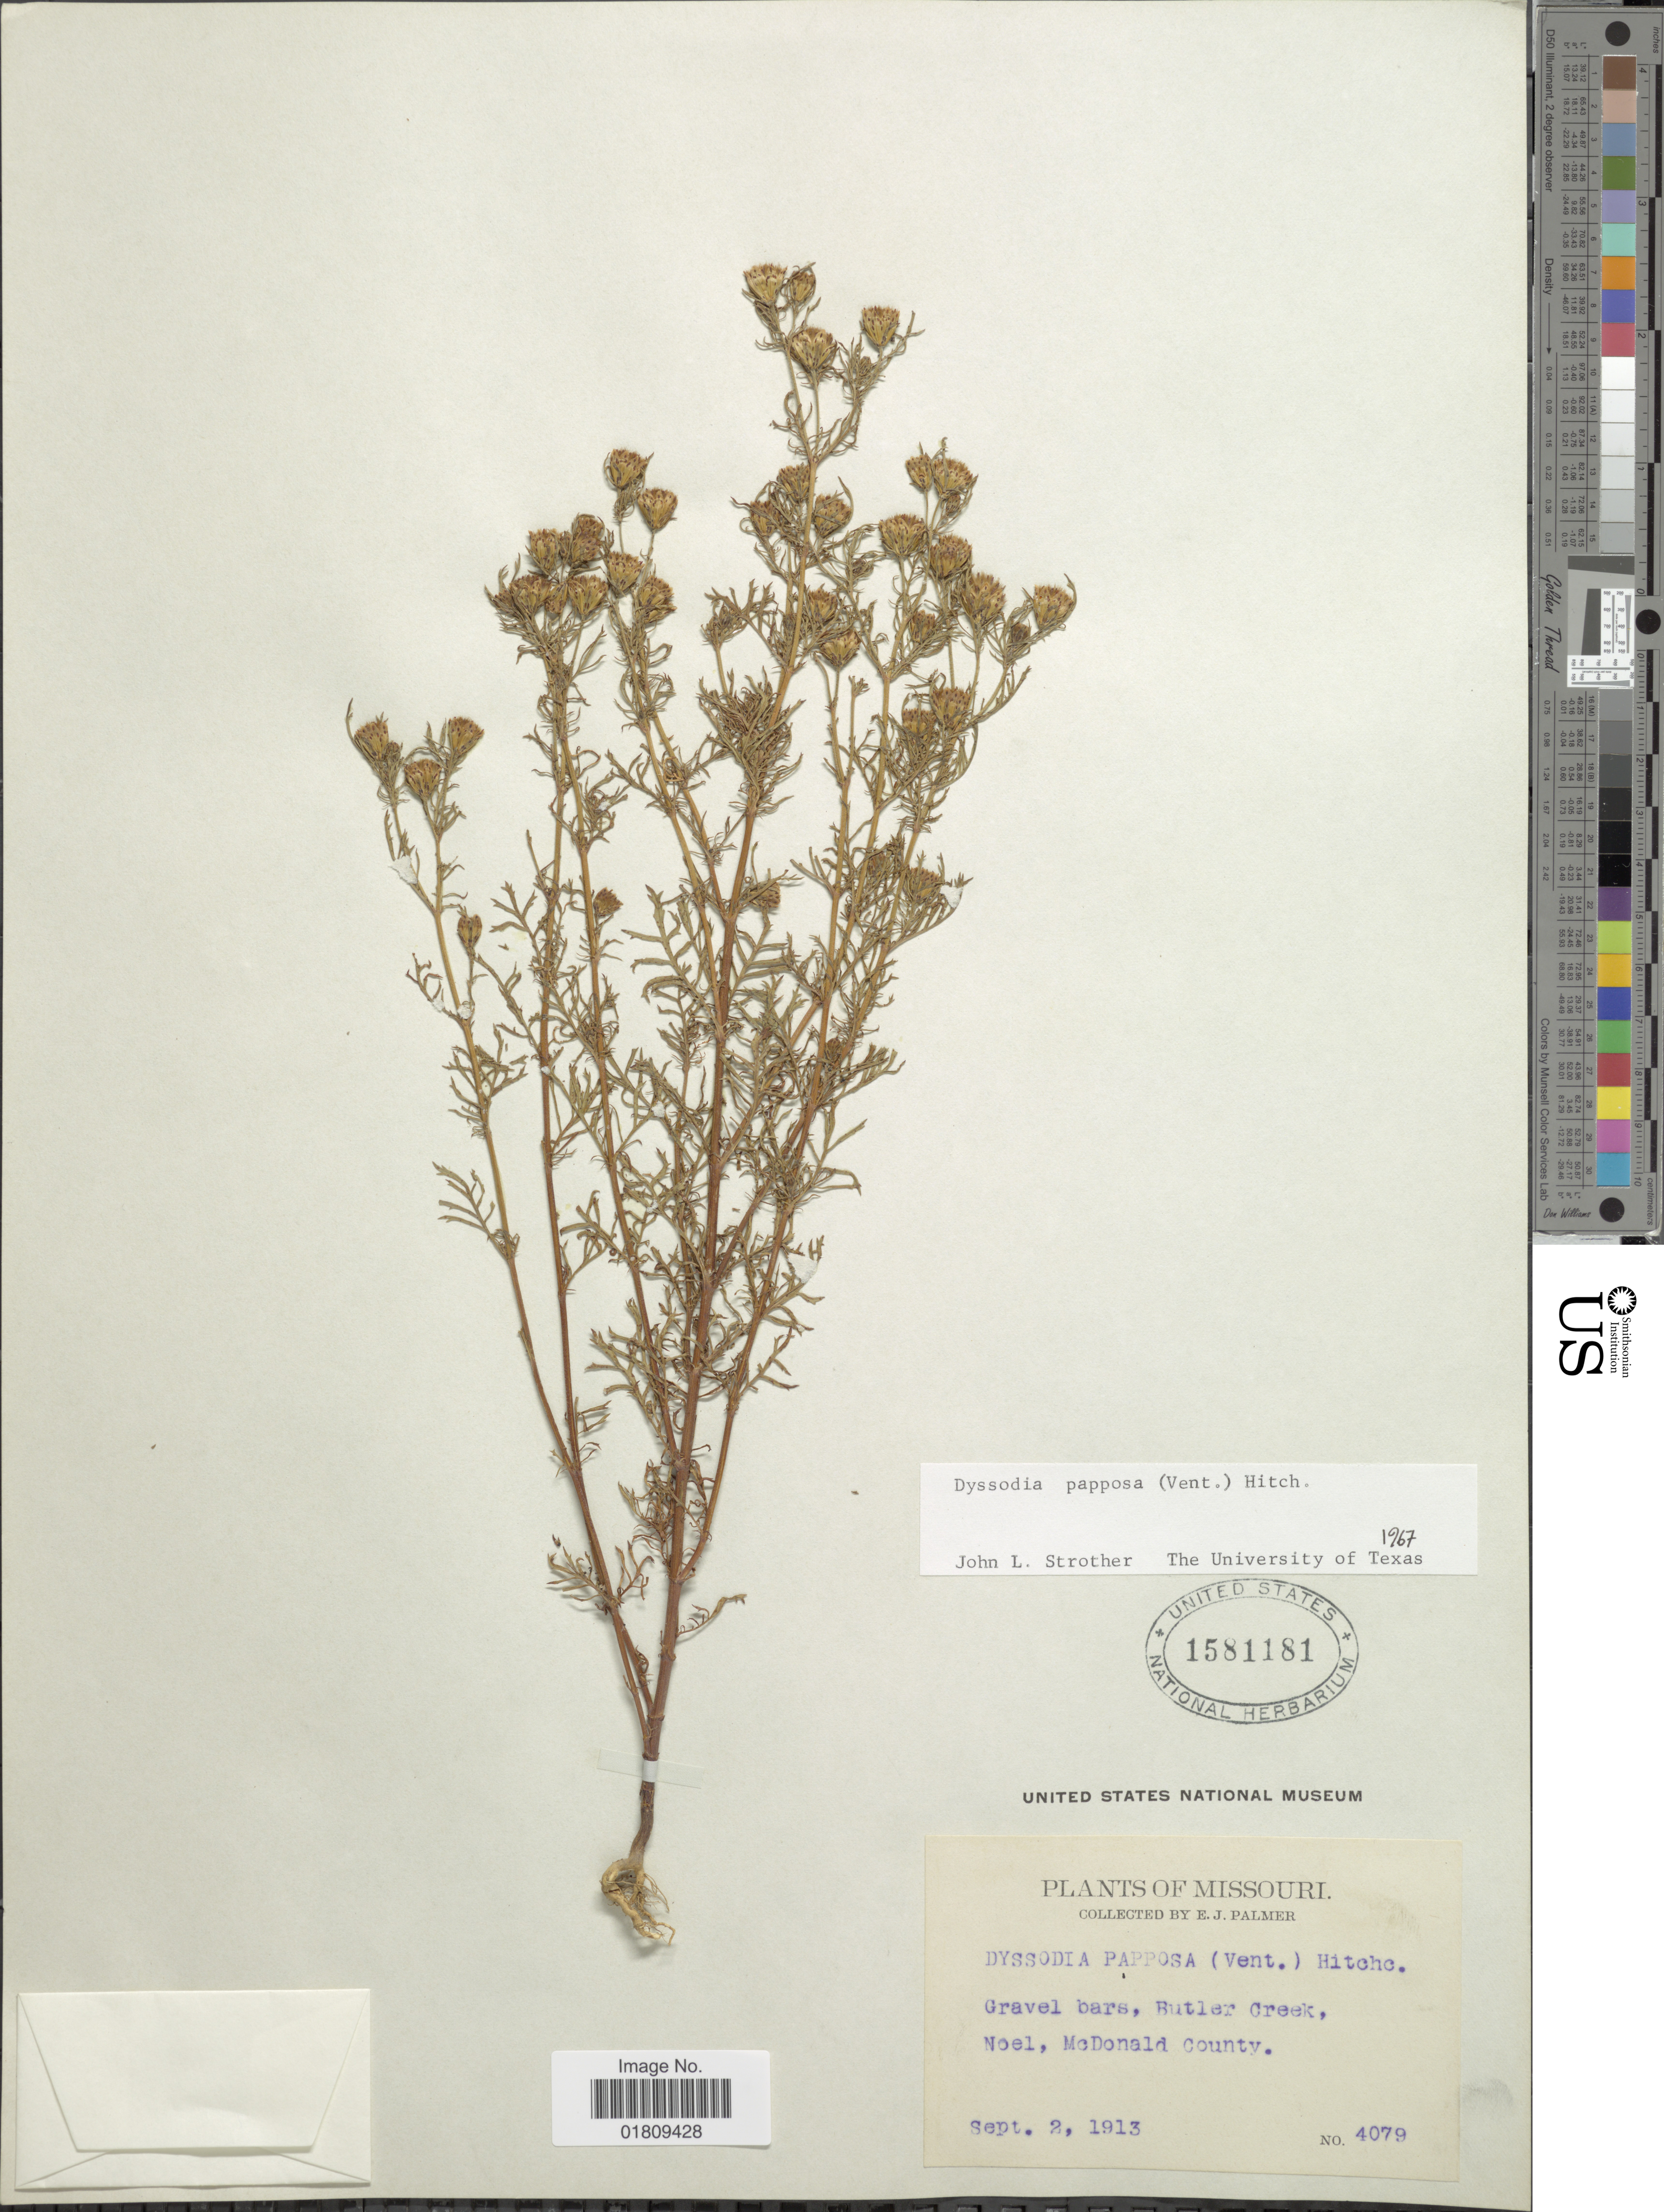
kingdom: Plantae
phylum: Tracheophyta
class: Magnoliopsida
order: Asterales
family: Asteraceae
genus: Dyssodia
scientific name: Dyssodia papposa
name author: (Vent.) Hitchc.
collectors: E. J. Palmer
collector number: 4079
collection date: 1913-09-02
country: United States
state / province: Missouri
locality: Gravel bars, Butler Creek, Noel, McDonald County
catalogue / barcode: US 1581181